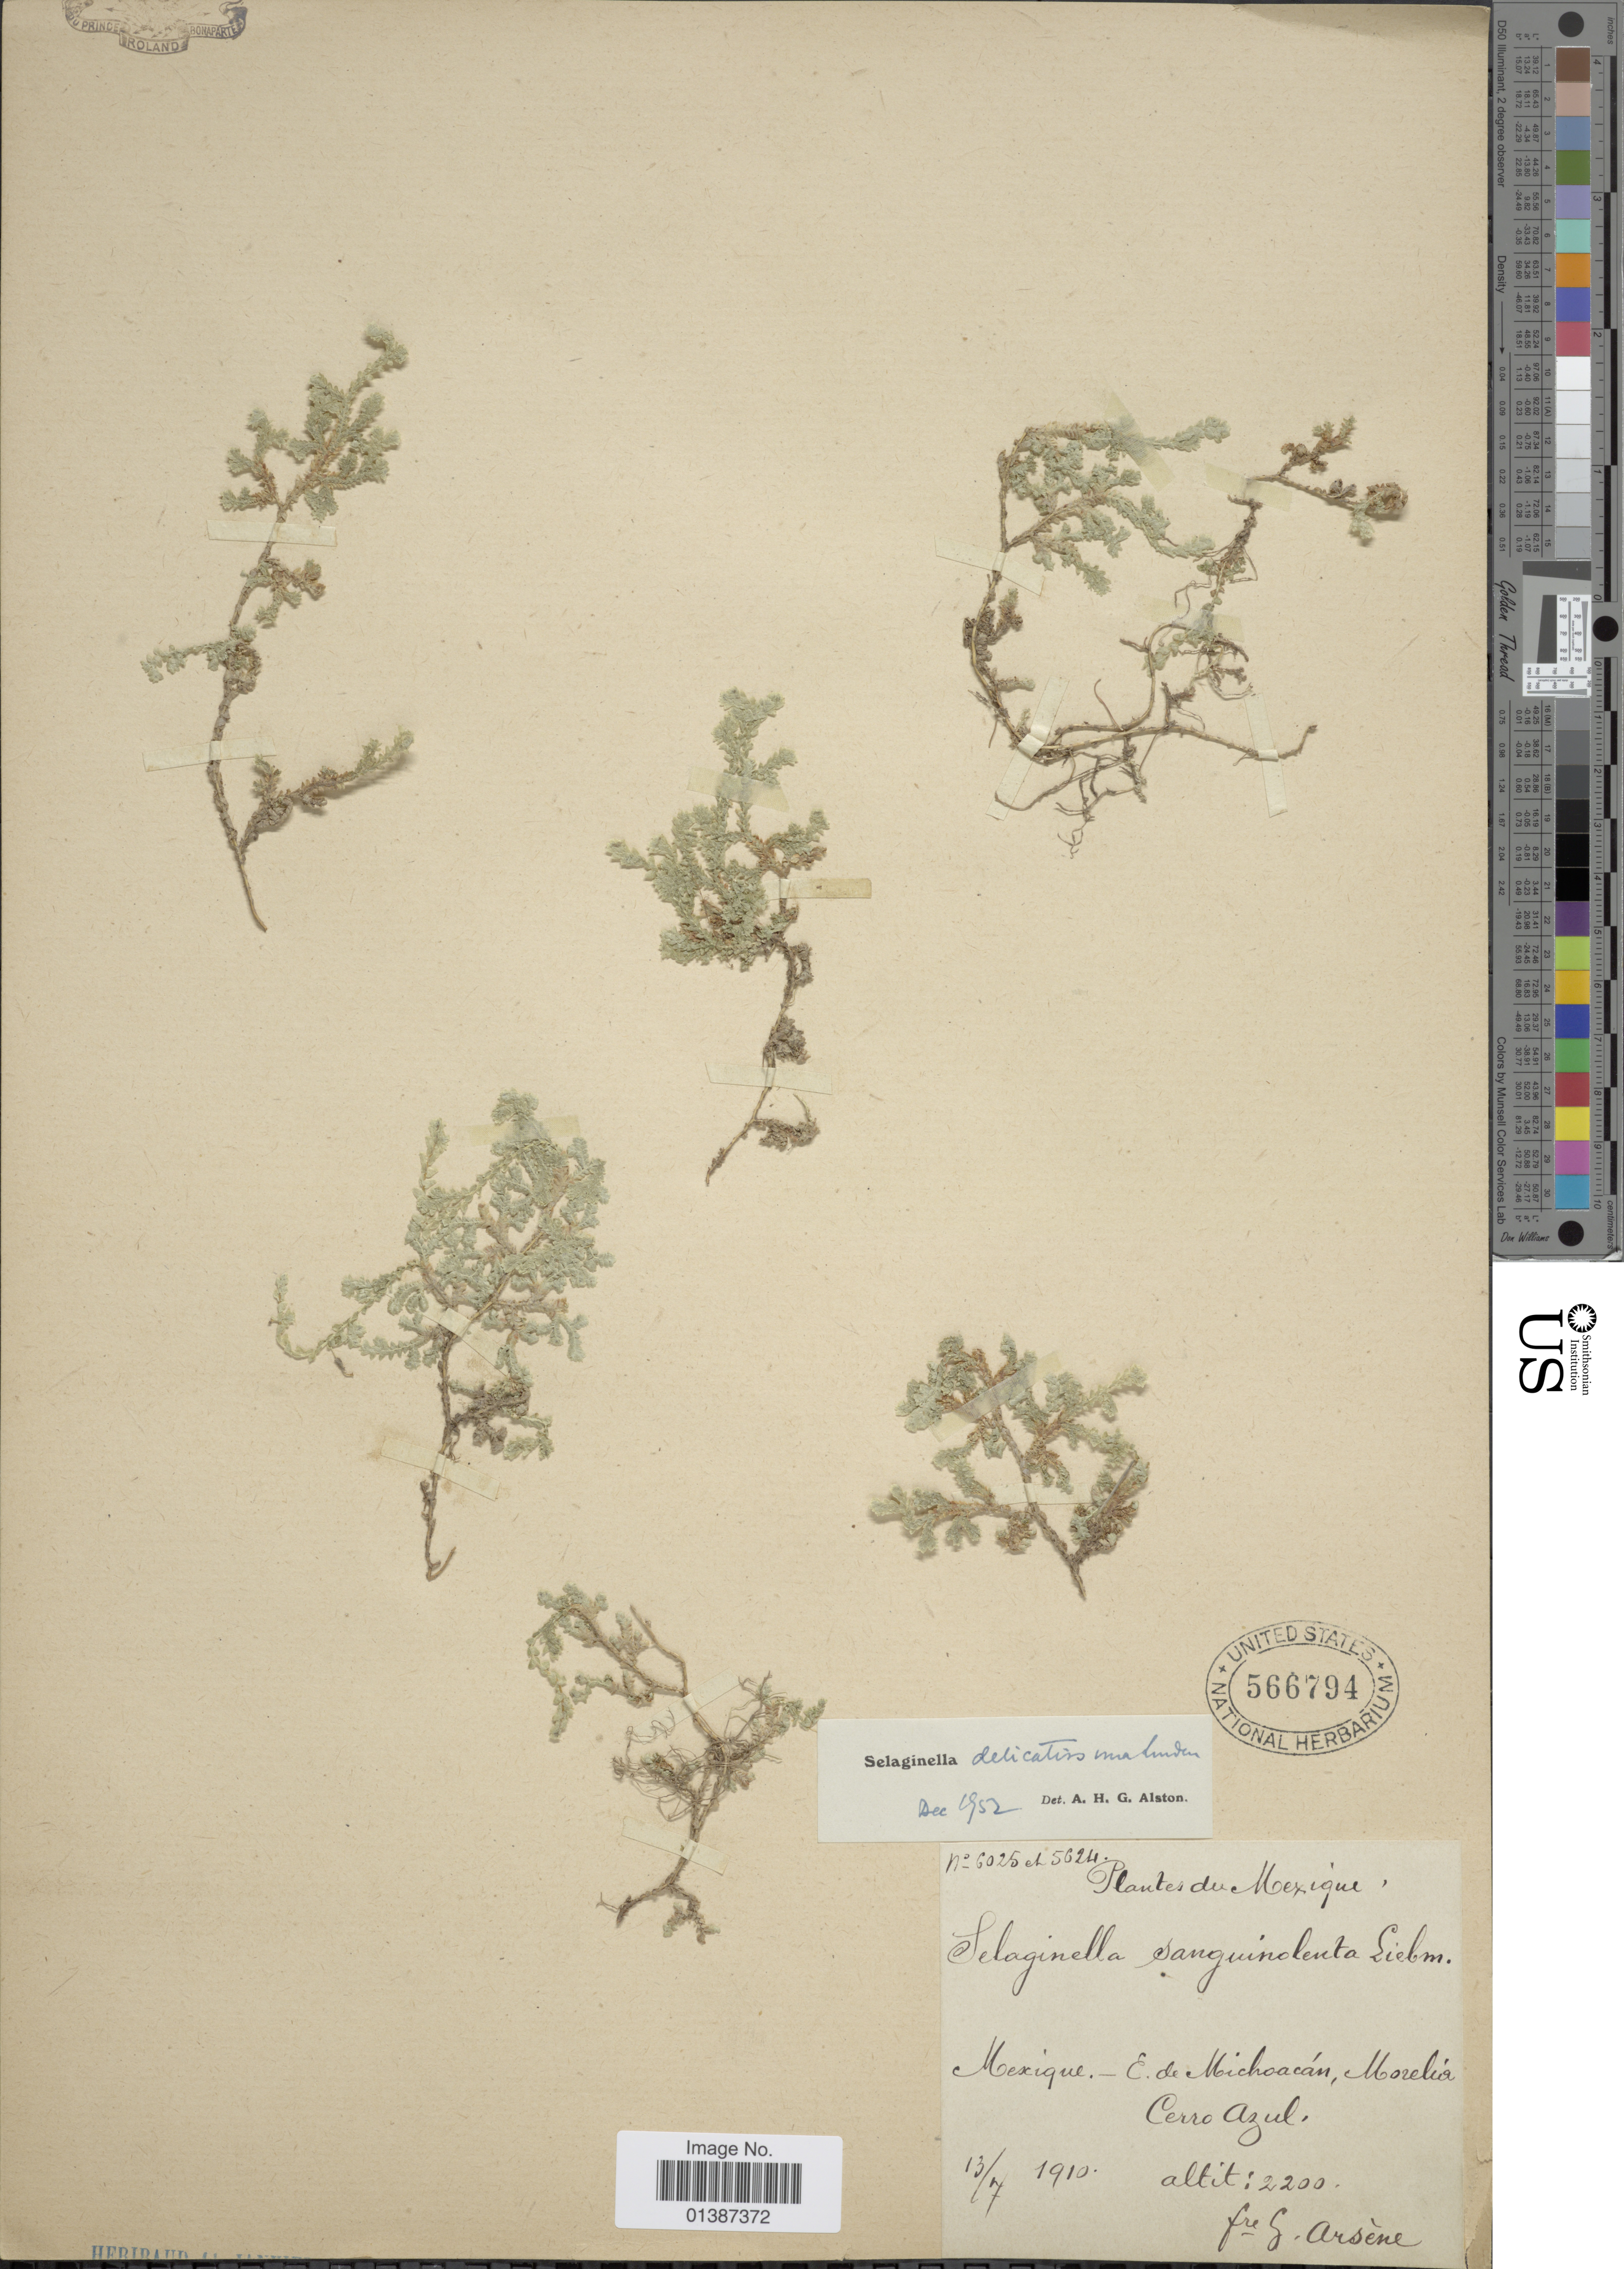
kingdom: Plantae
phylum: Tracheophyta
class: Lycopodiopsida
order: Selaginellales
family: Selaginellaceae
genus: Selaginella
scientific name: Selaginella delicatissima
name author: Linden ex A. Braun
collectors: Bro. G. Arsène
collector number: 6025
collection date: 1910-07-13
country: Mexico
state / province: Michoacán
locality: E. du Michoacán, Morelia, Cerro Azul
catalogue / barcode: US 566794